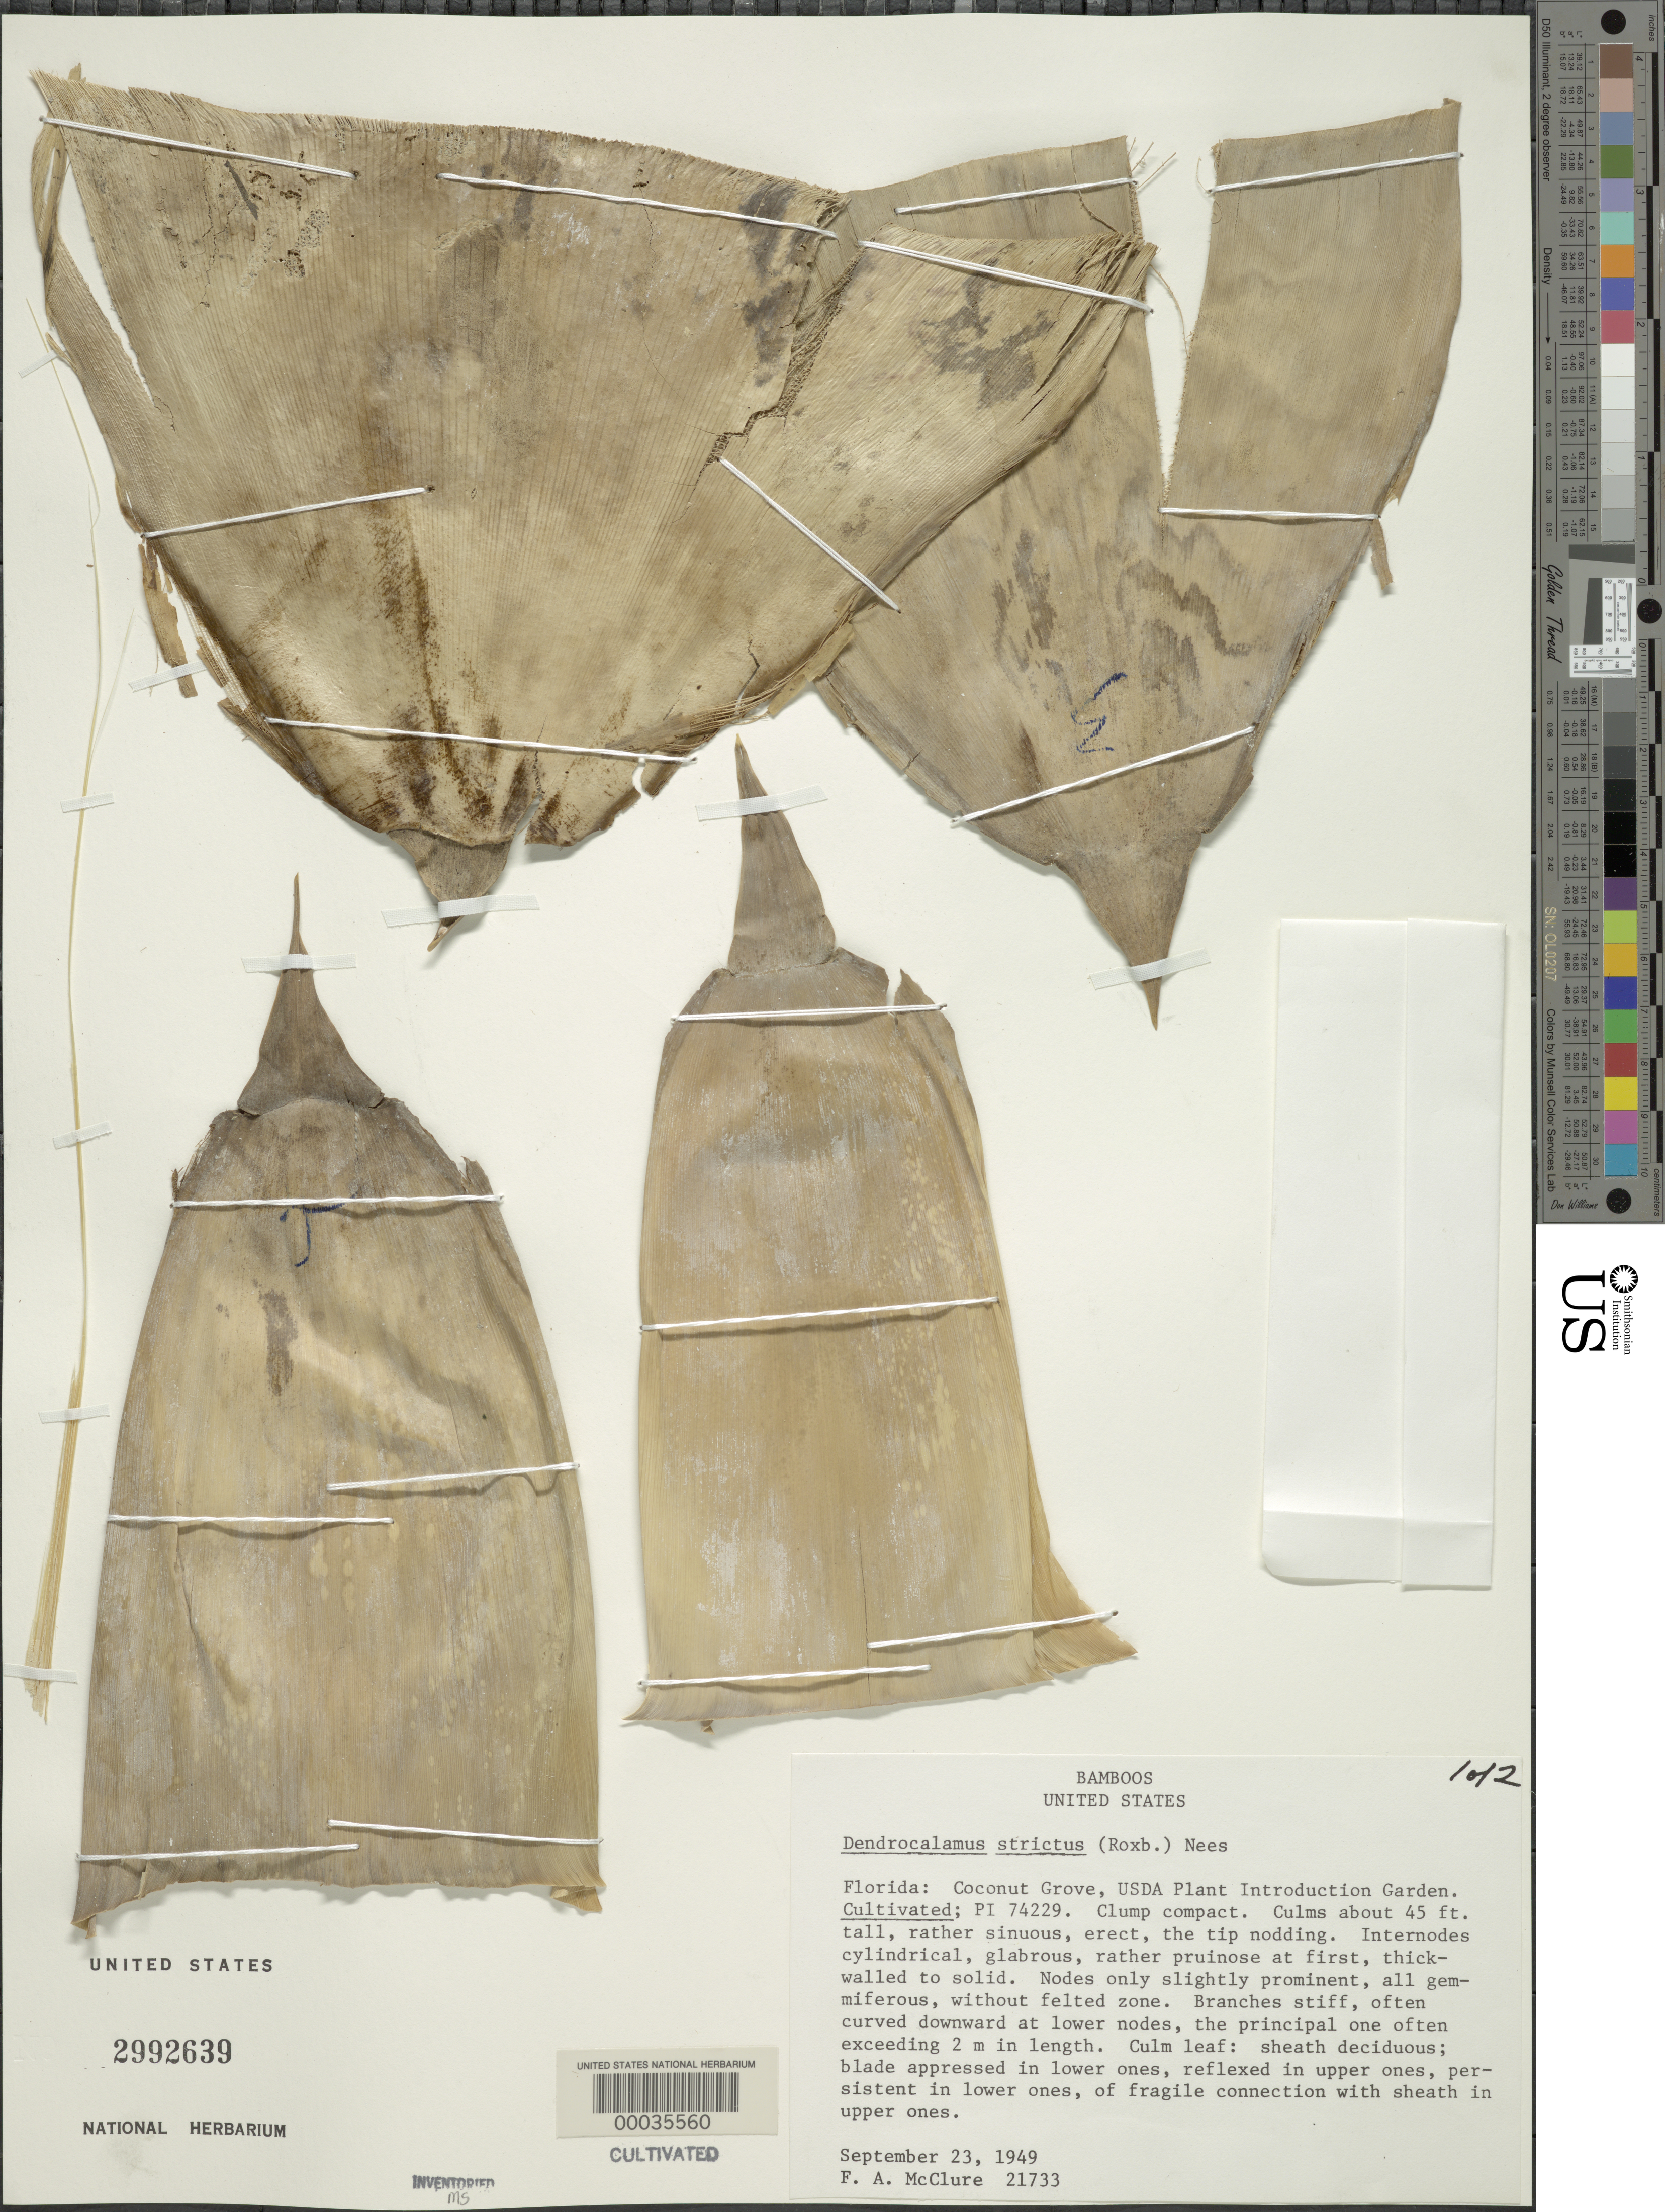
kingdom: Plantae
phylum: Tracheophyta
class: Liliopsida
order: Poales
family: Poaceae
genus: Dendrocalamus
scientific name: Dendrocalamus strictus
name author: (Roxb.) Nees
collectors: F. A. McClure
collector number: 21733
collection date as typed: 23 Sep 1949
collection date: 1949-09-23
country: United States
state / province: Florida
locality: U.s.d.a. plant introduction garden-coconut grove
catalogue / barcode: US 2992639